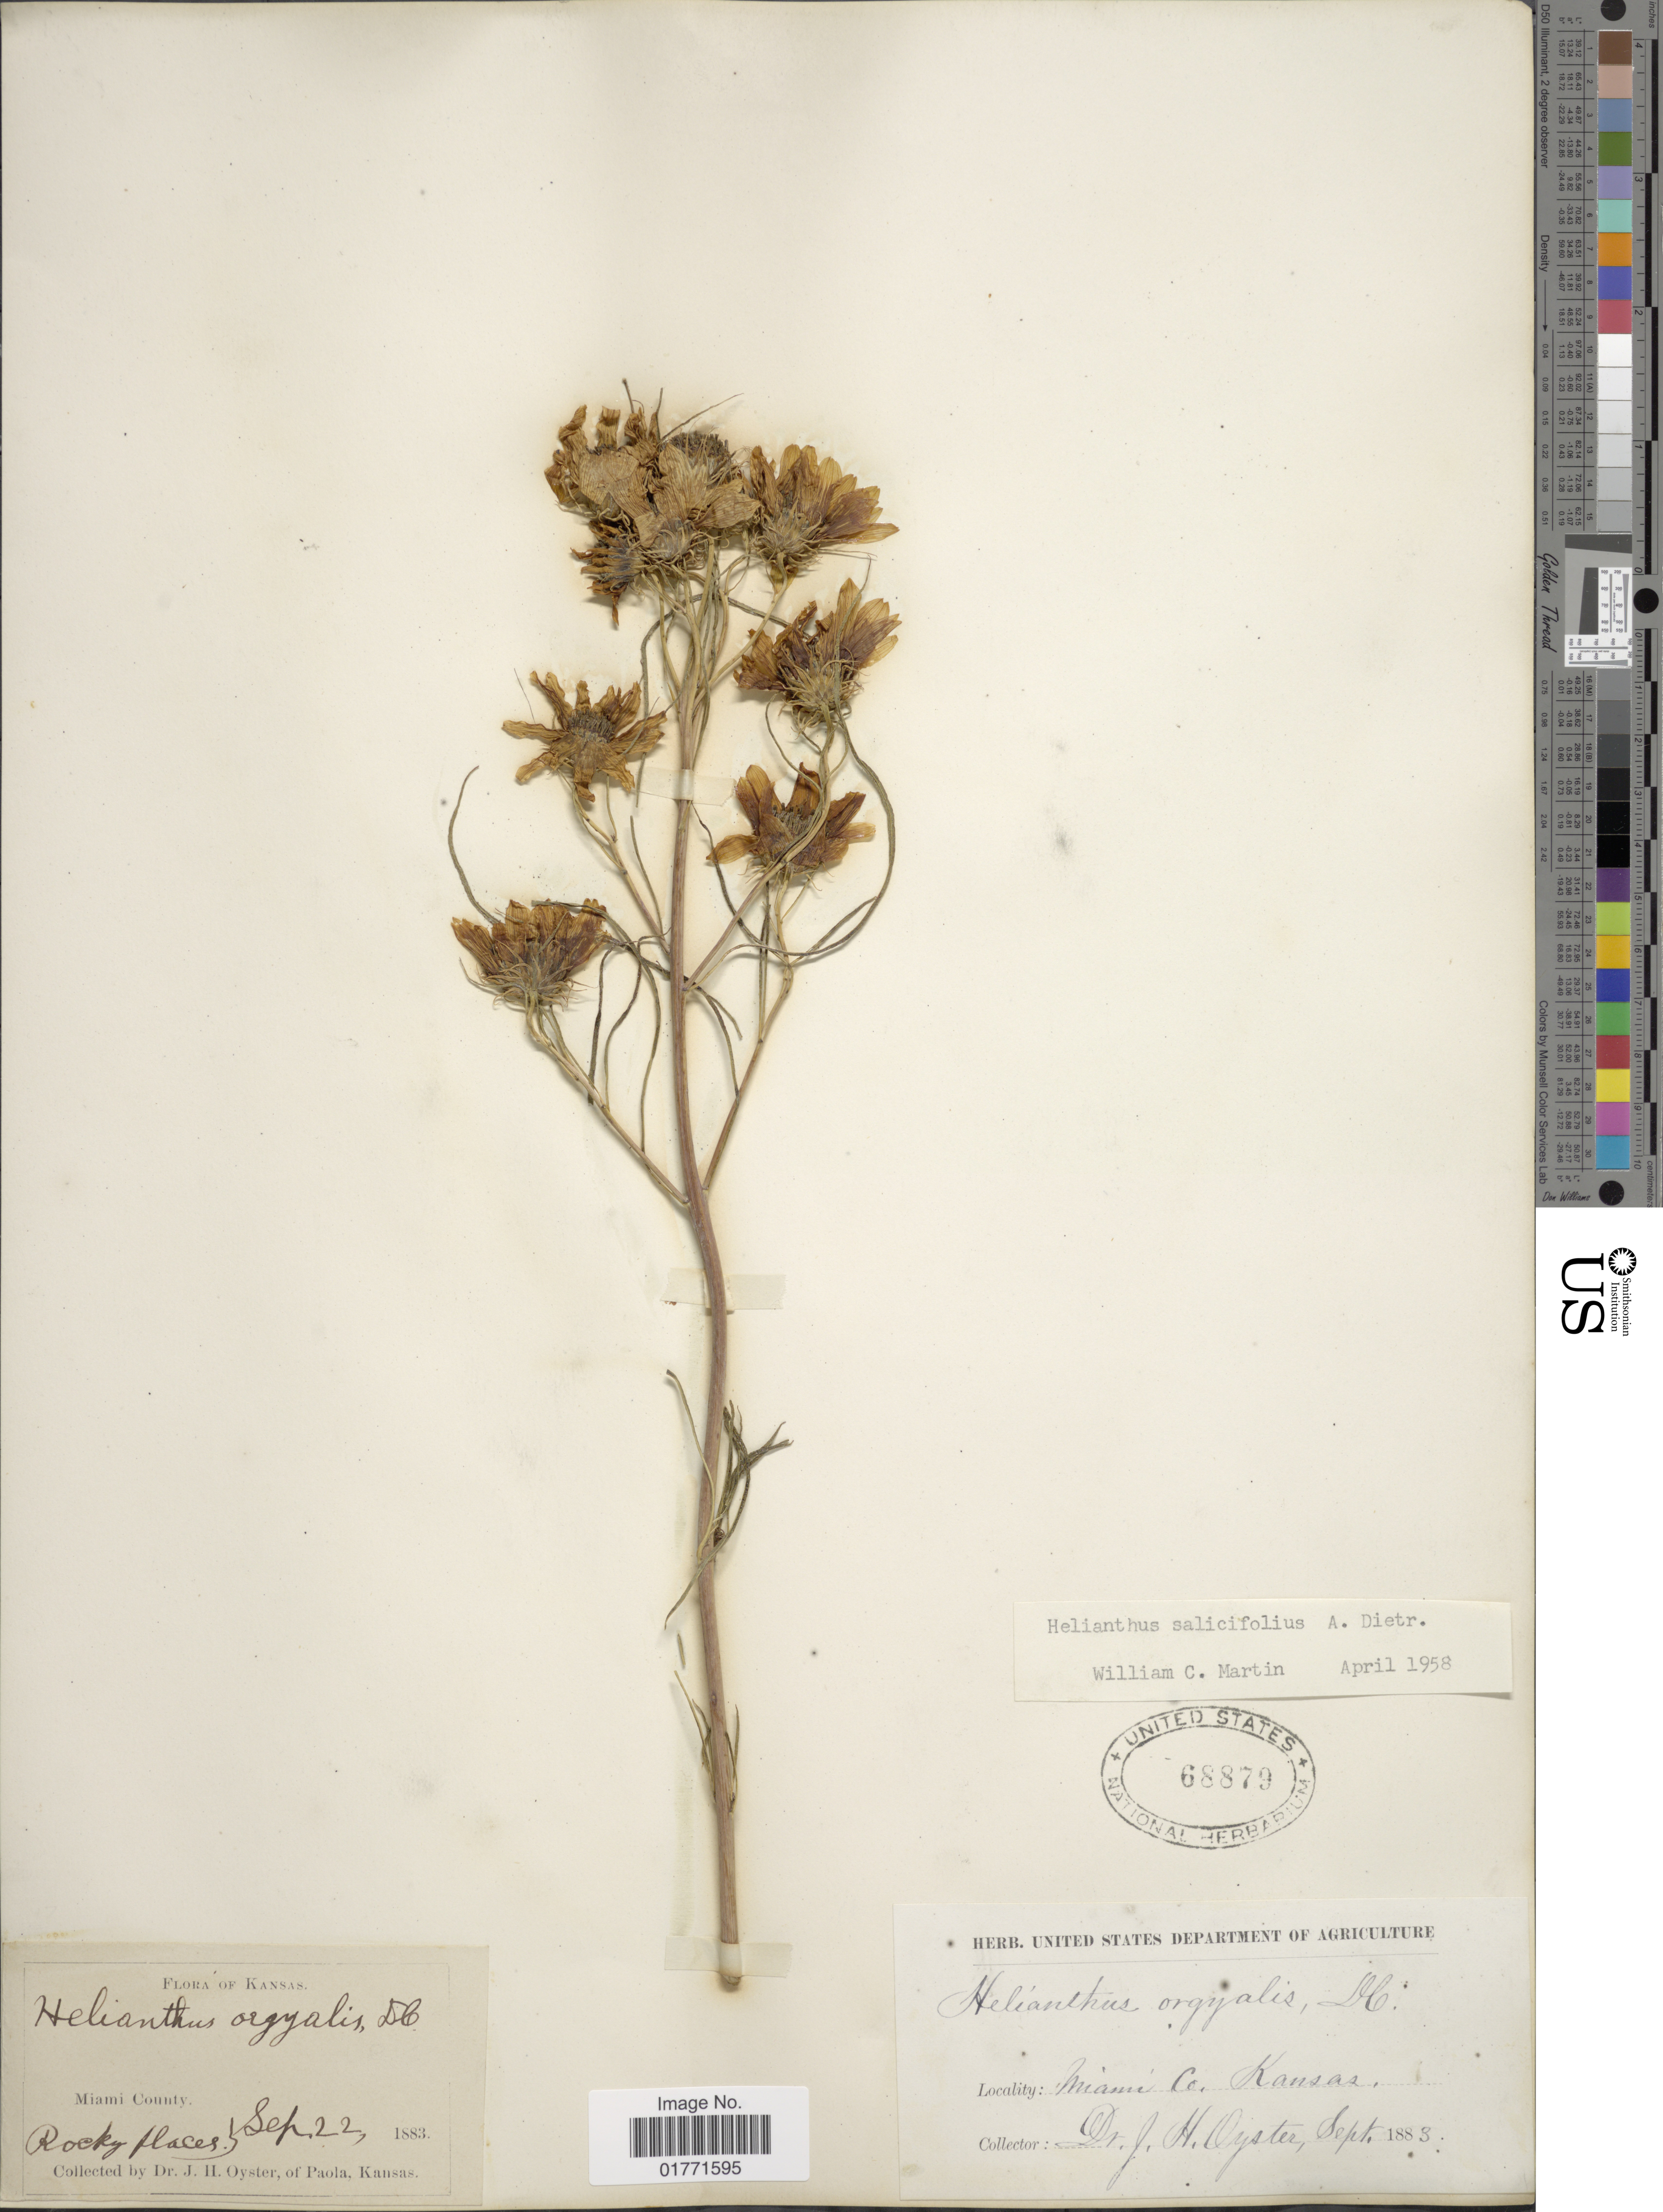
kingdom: Plantae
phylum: Tracheophyta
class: Magnoliopsida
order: Asterales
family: Asteraceae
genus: Helianthus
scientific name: Helianthus salicifolius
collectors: J. H. Oyster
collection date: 1883-09-22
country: United States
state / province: Kansas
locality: Miami County.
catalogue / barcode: US 68879